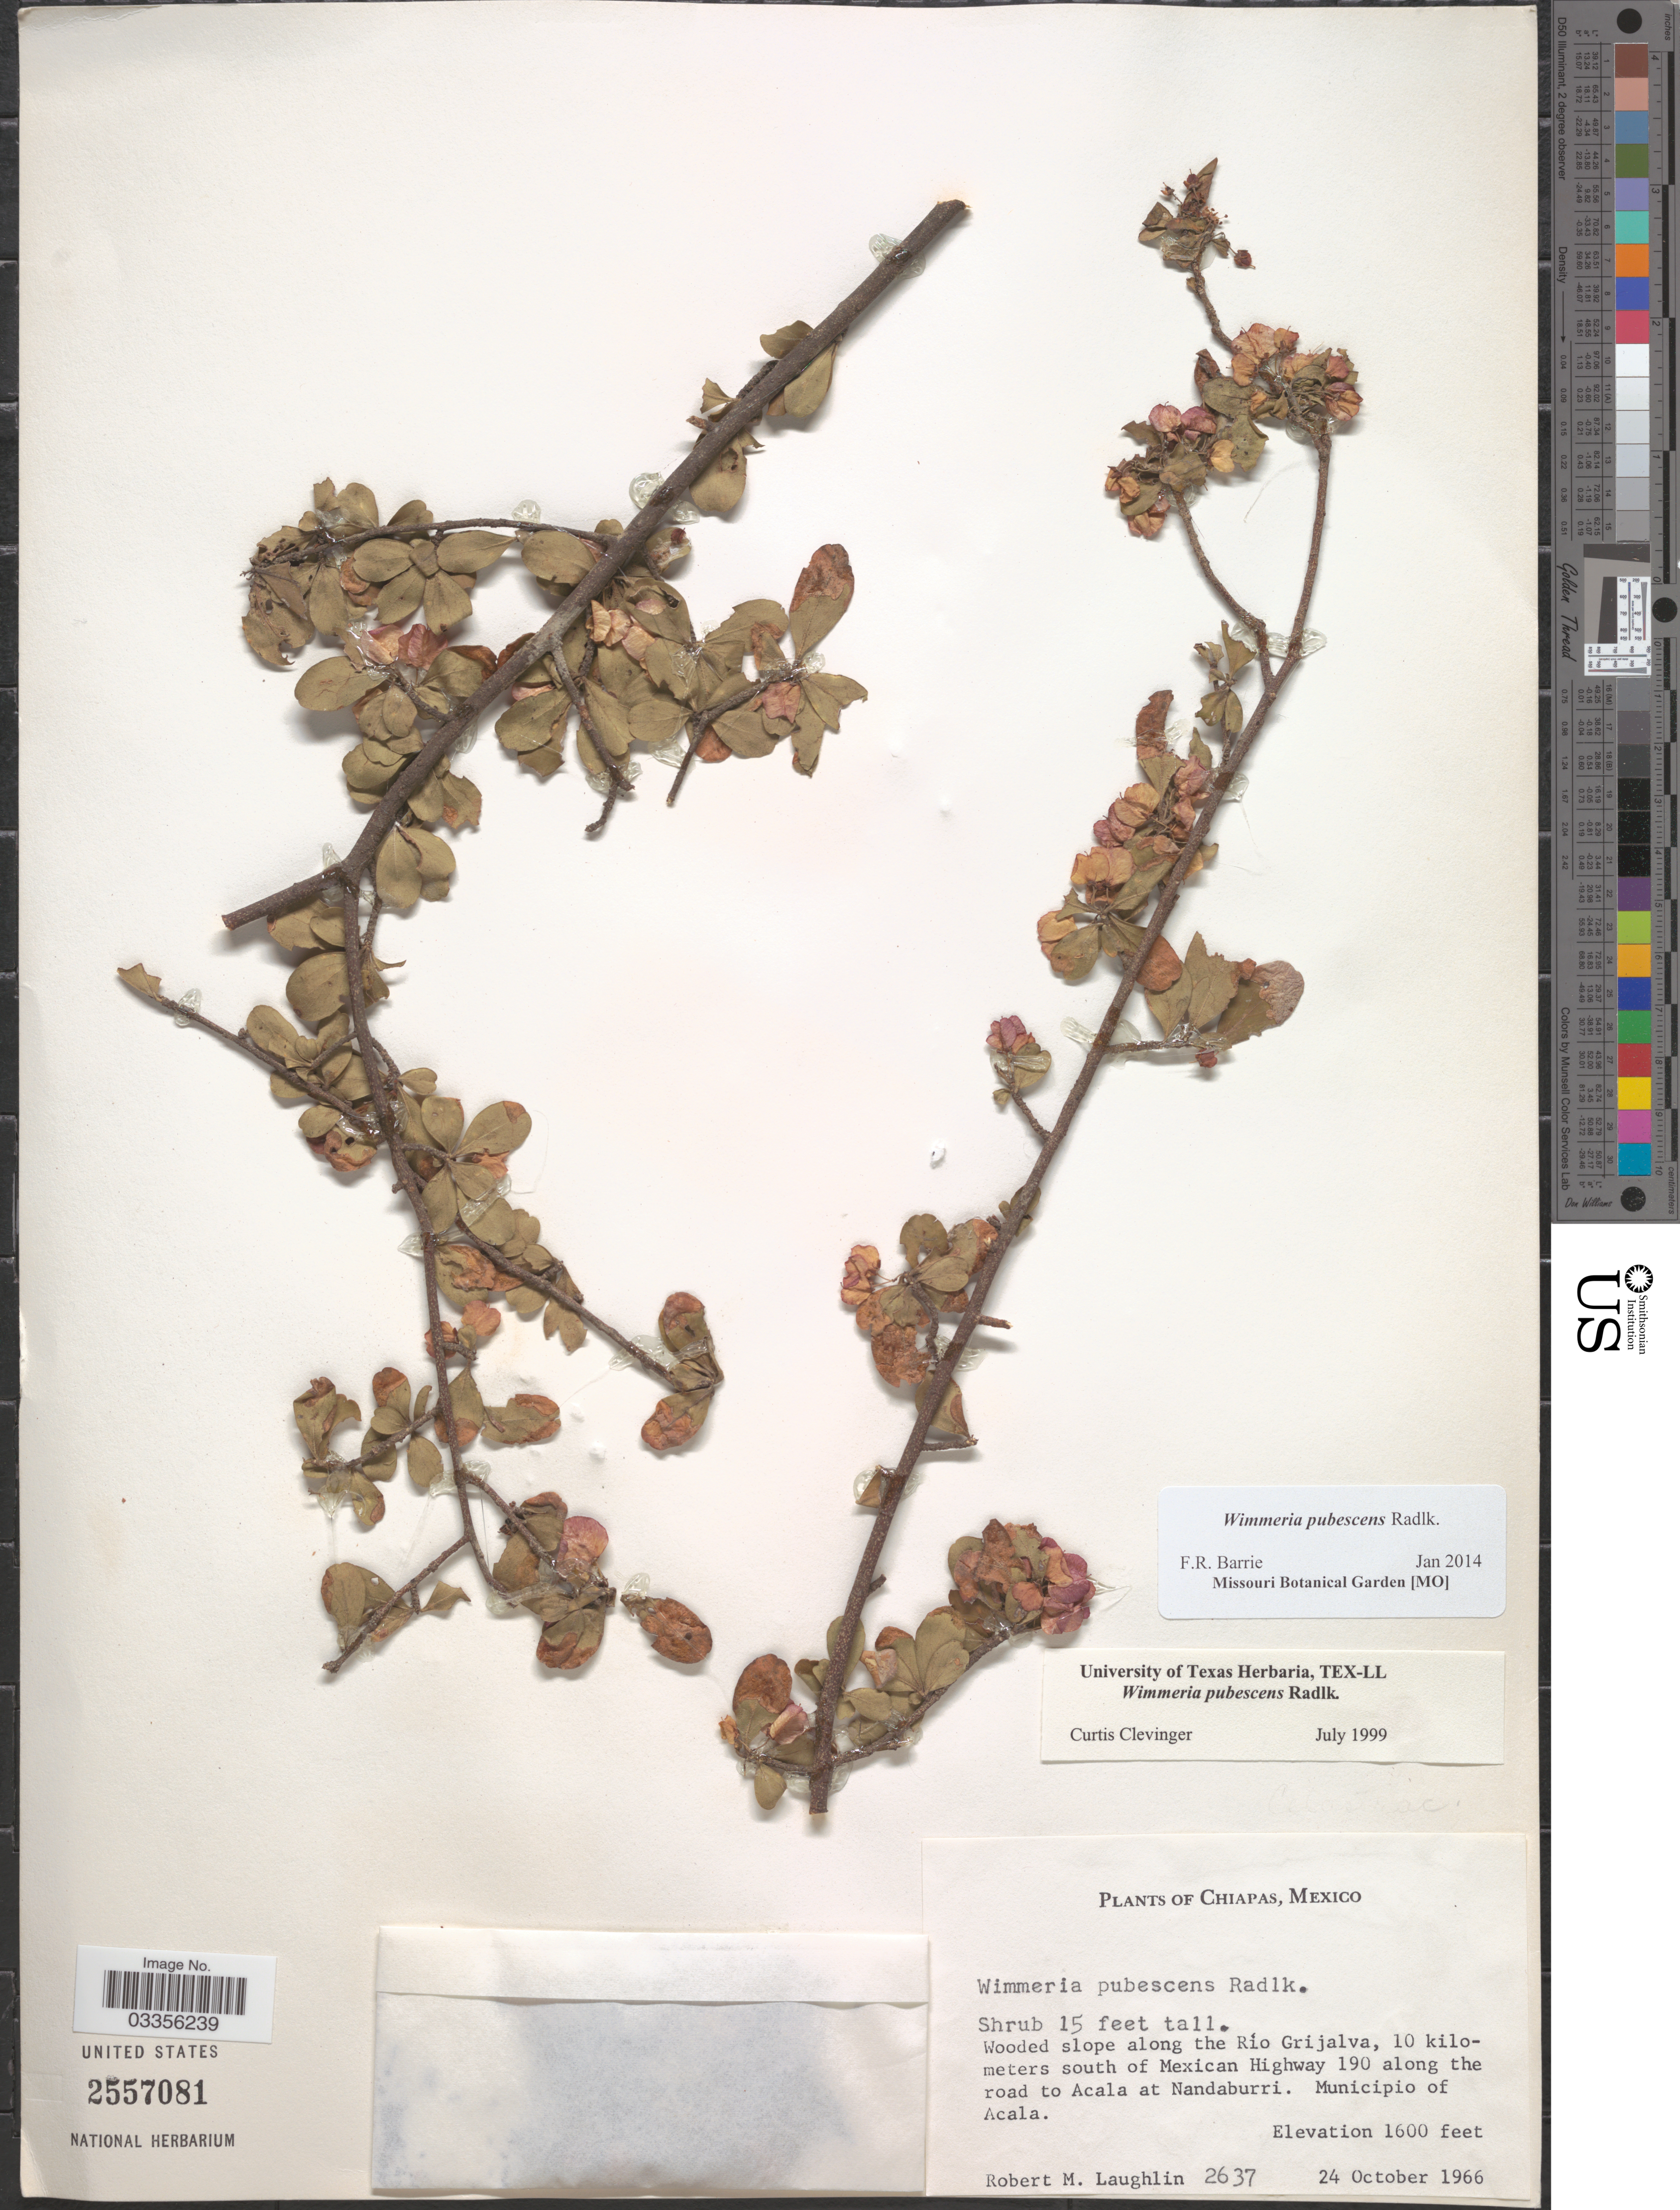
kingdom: Plantae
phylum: Tracheophyta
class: Magnoliopsida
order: Celastrales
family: Celastraceae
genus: Wimmeria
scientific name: Wimmeria pubescens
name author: Radlk.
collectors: R. M. Laughlin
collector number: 2637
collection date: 1966-10-24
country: Mexico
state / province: Chiapas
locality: Wooded slope along the Rio Grijalva, 10 kilometers south of Mexican Highway 190 along the road to Acala at Nandaburri. Municipio of Acala.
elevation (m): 488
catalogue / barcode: US 2557081